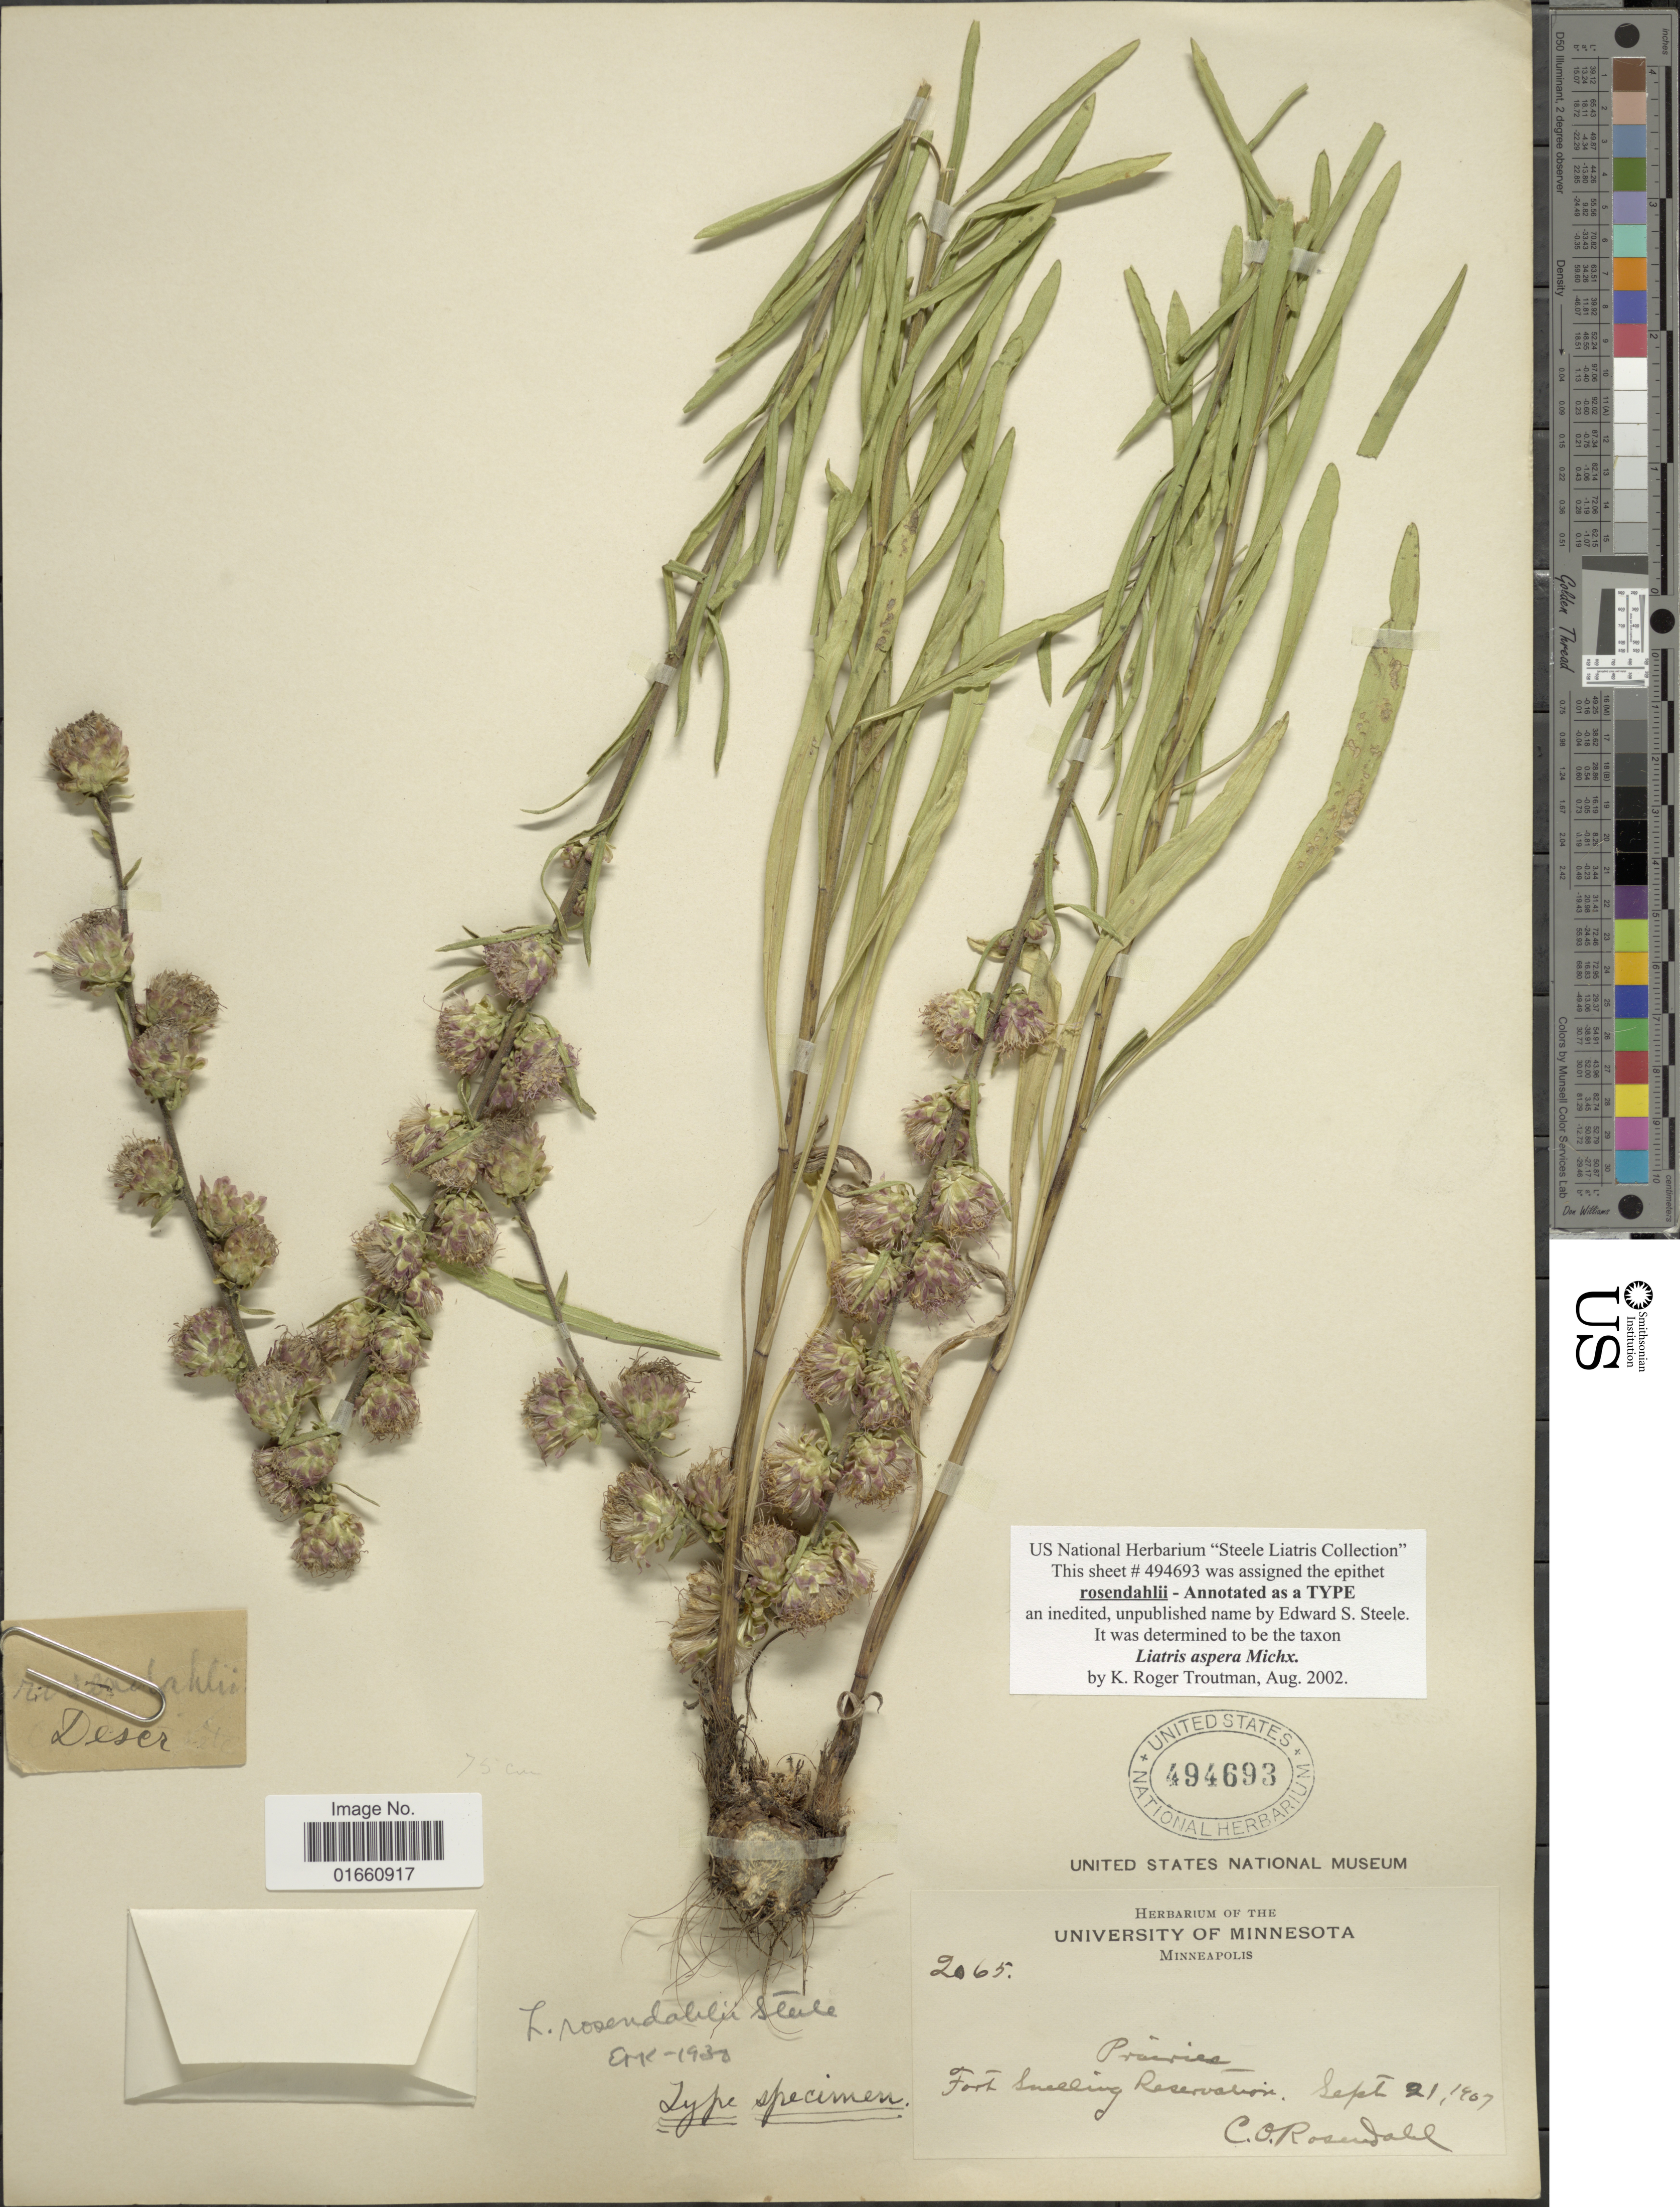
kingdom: Plantae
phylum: Tracheophyta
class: Magnoliopsida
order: Asterales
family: Asteraceae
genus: Liatris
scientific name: Liatris aspera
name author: Michx.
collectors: C. O. Rosendahl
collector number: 2065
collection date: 1907-09-21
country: United States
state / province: Minnesota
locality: Minneapolis Prairies, Fort Snelling Reservation.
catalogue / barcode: US 494693